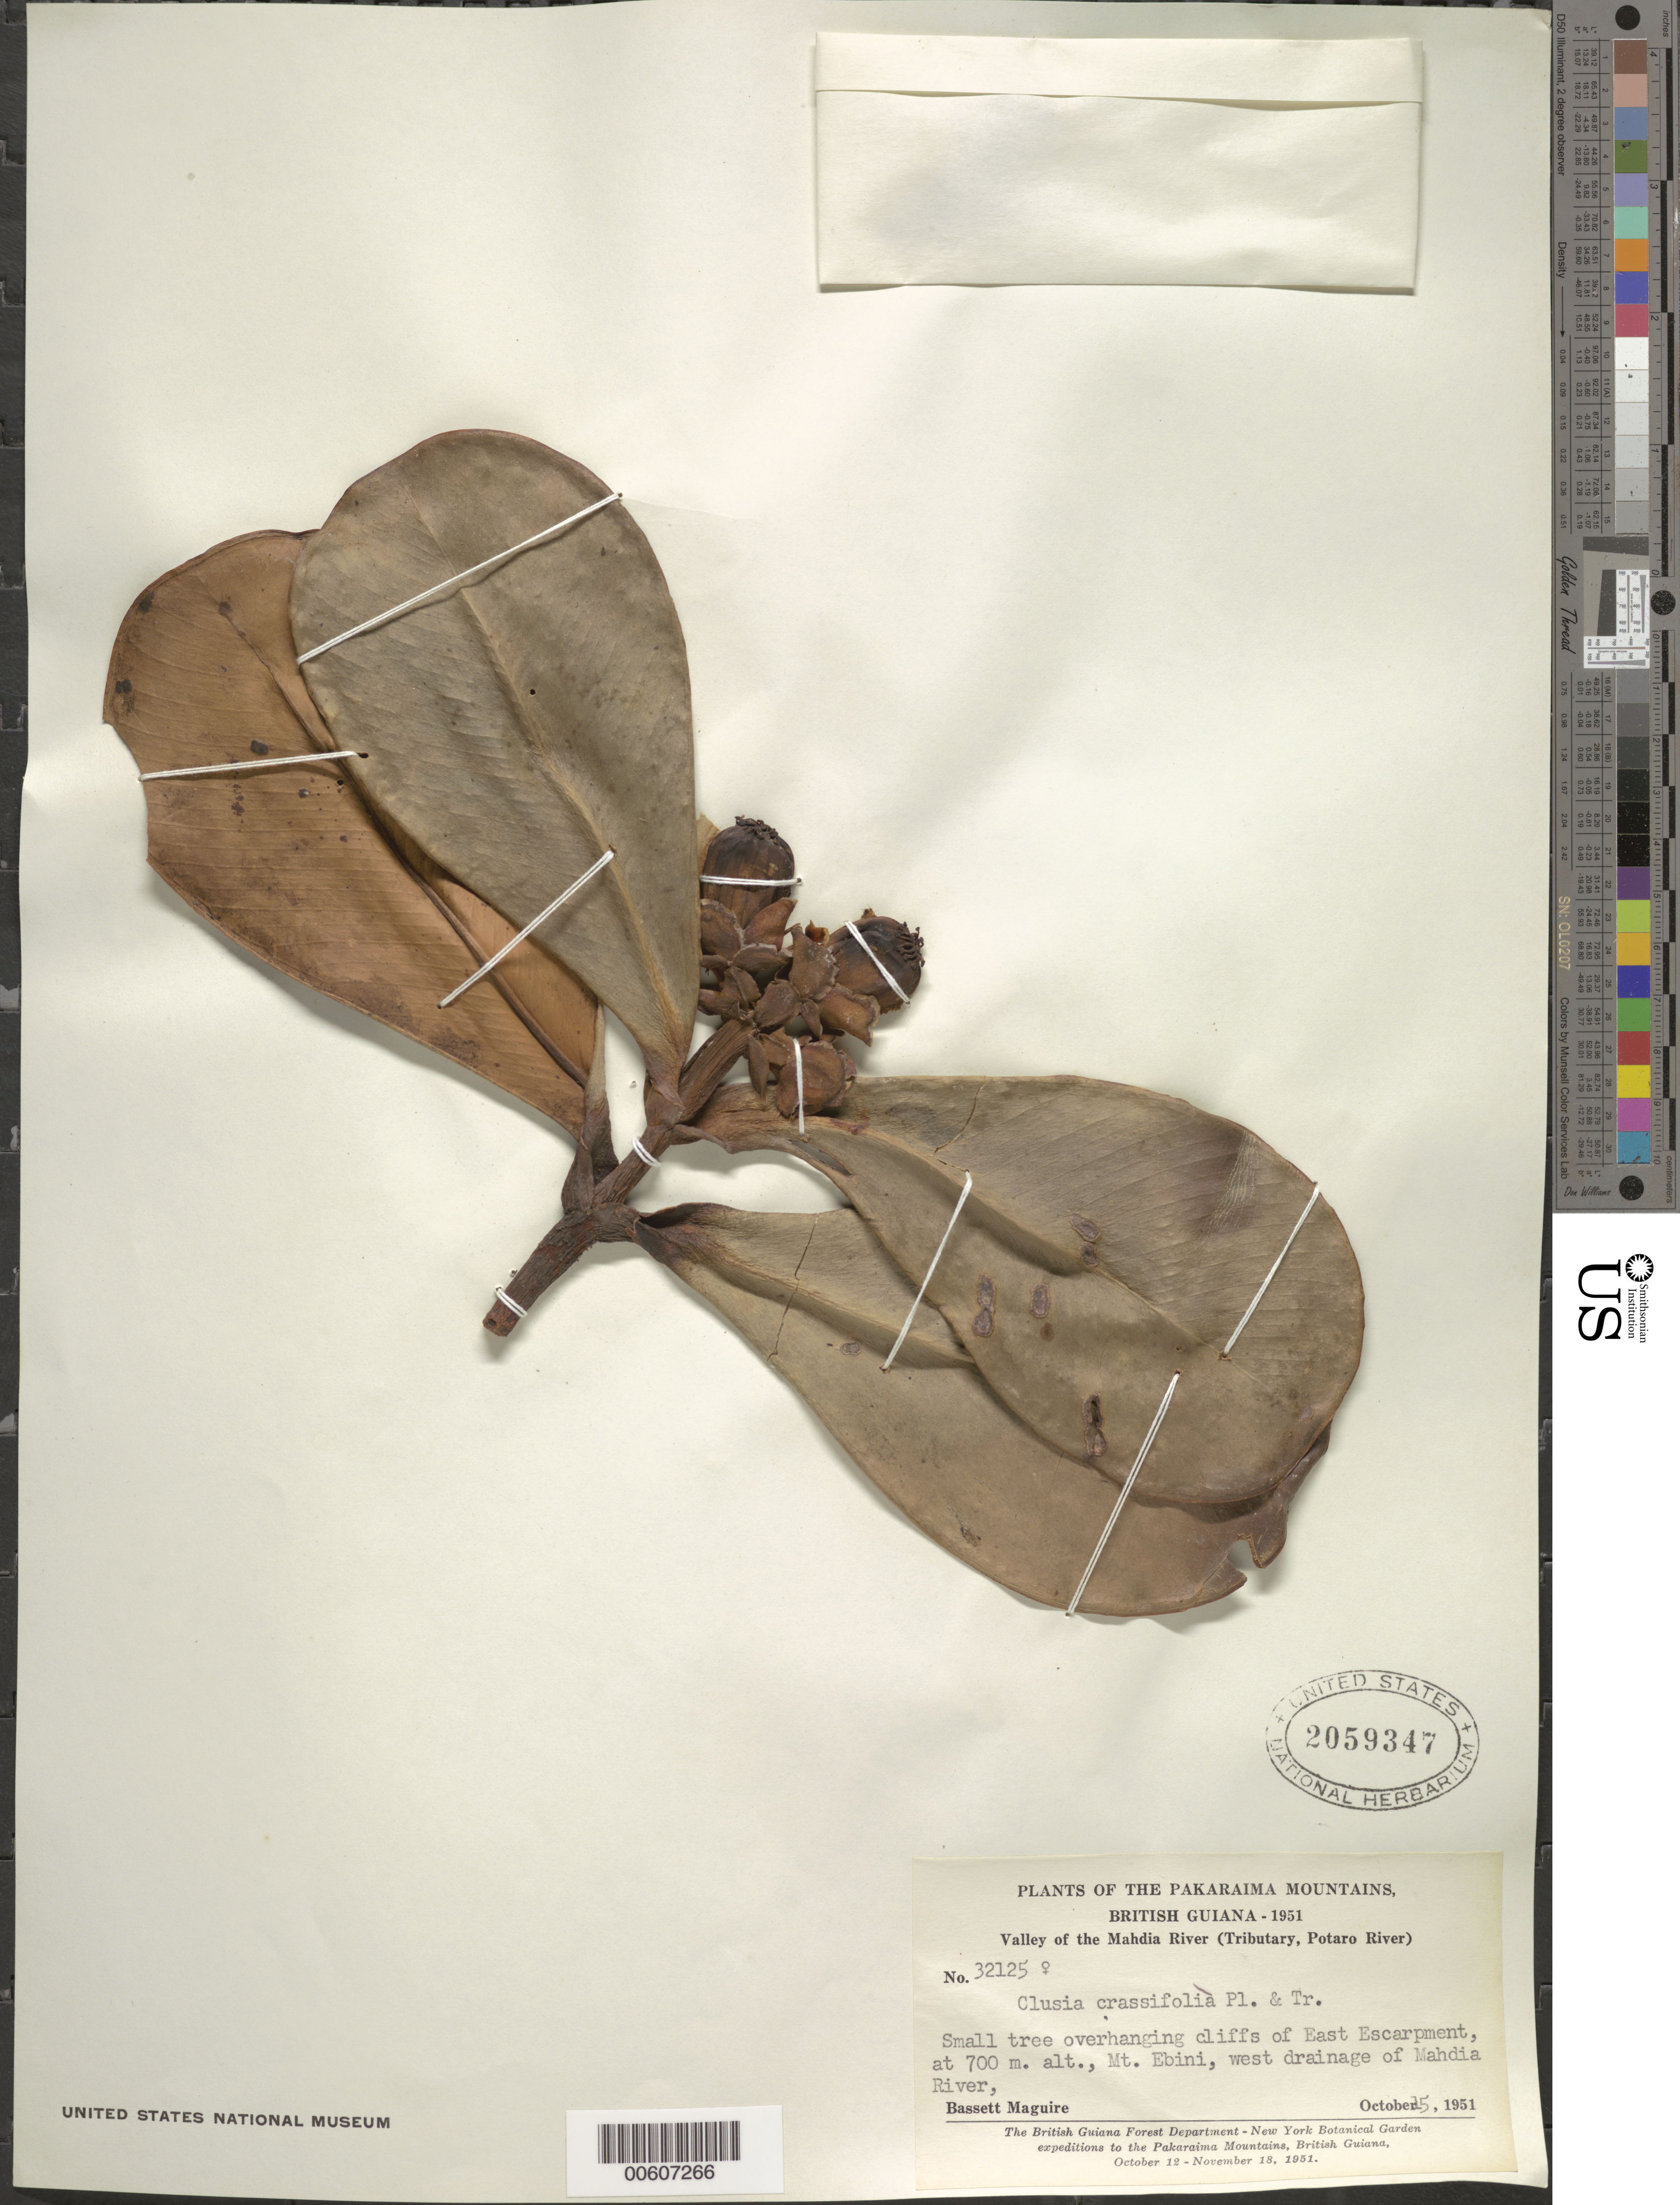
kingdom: Plantae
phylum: Tracheophyta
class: Magnoliopsida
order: Malpighiales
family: Clusiaceae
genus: Clusia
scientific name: Clusia crassifolia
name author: Planch. & Triana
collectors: B. Maguire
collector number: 32125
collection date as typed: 15-Oct-51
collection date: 1951-10-15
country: Guyana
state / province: Potaro-Siparuni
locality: Mahdia River, Mt. Ebini, East escarpment, west drainage of Mahdia River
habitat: Overhanging cliffs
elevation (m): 700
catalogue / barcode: US 2059347